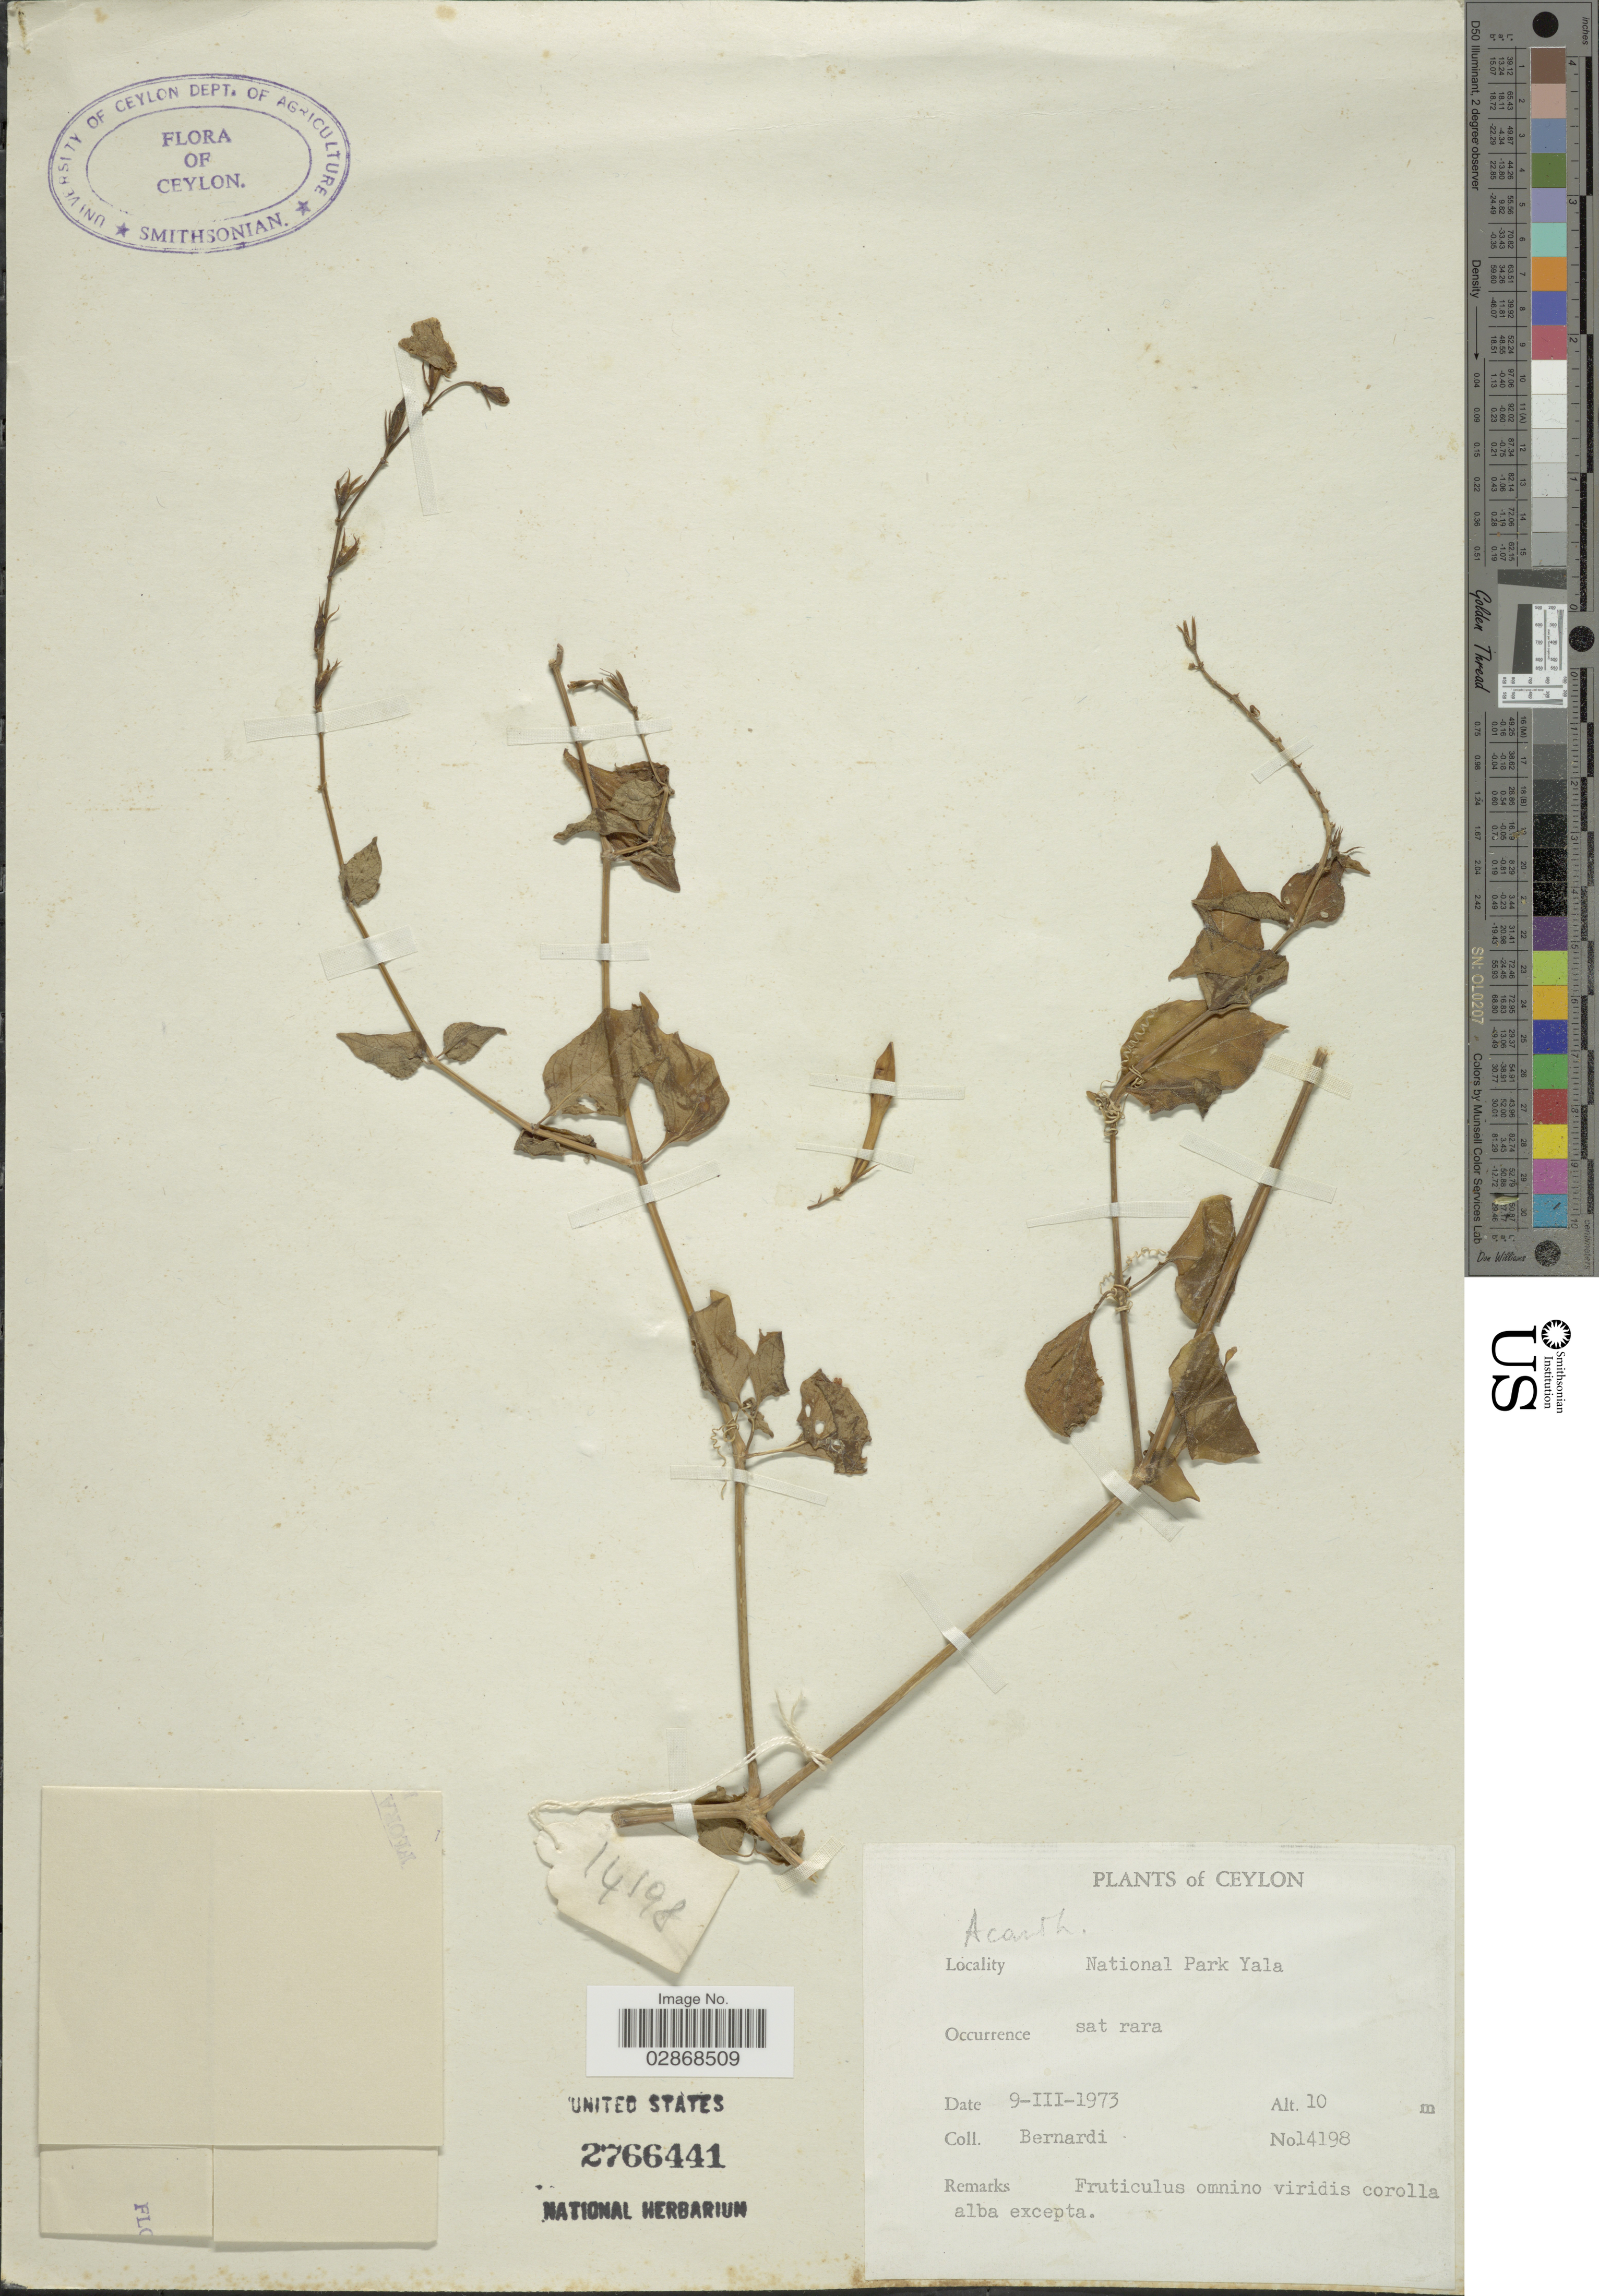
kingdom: Plantae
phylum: Tracheophyta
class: Magnoliopsida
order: Lamiales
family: Acanthaceae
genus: Asystasia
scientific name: Asystasia gangetica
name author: (L.) T. Anderson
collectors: Bernardi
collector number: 14198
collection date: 1973-03-09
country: Sri Lanka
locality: Ceylon. National Park Yala.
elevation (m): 10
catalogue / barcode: US 2766441